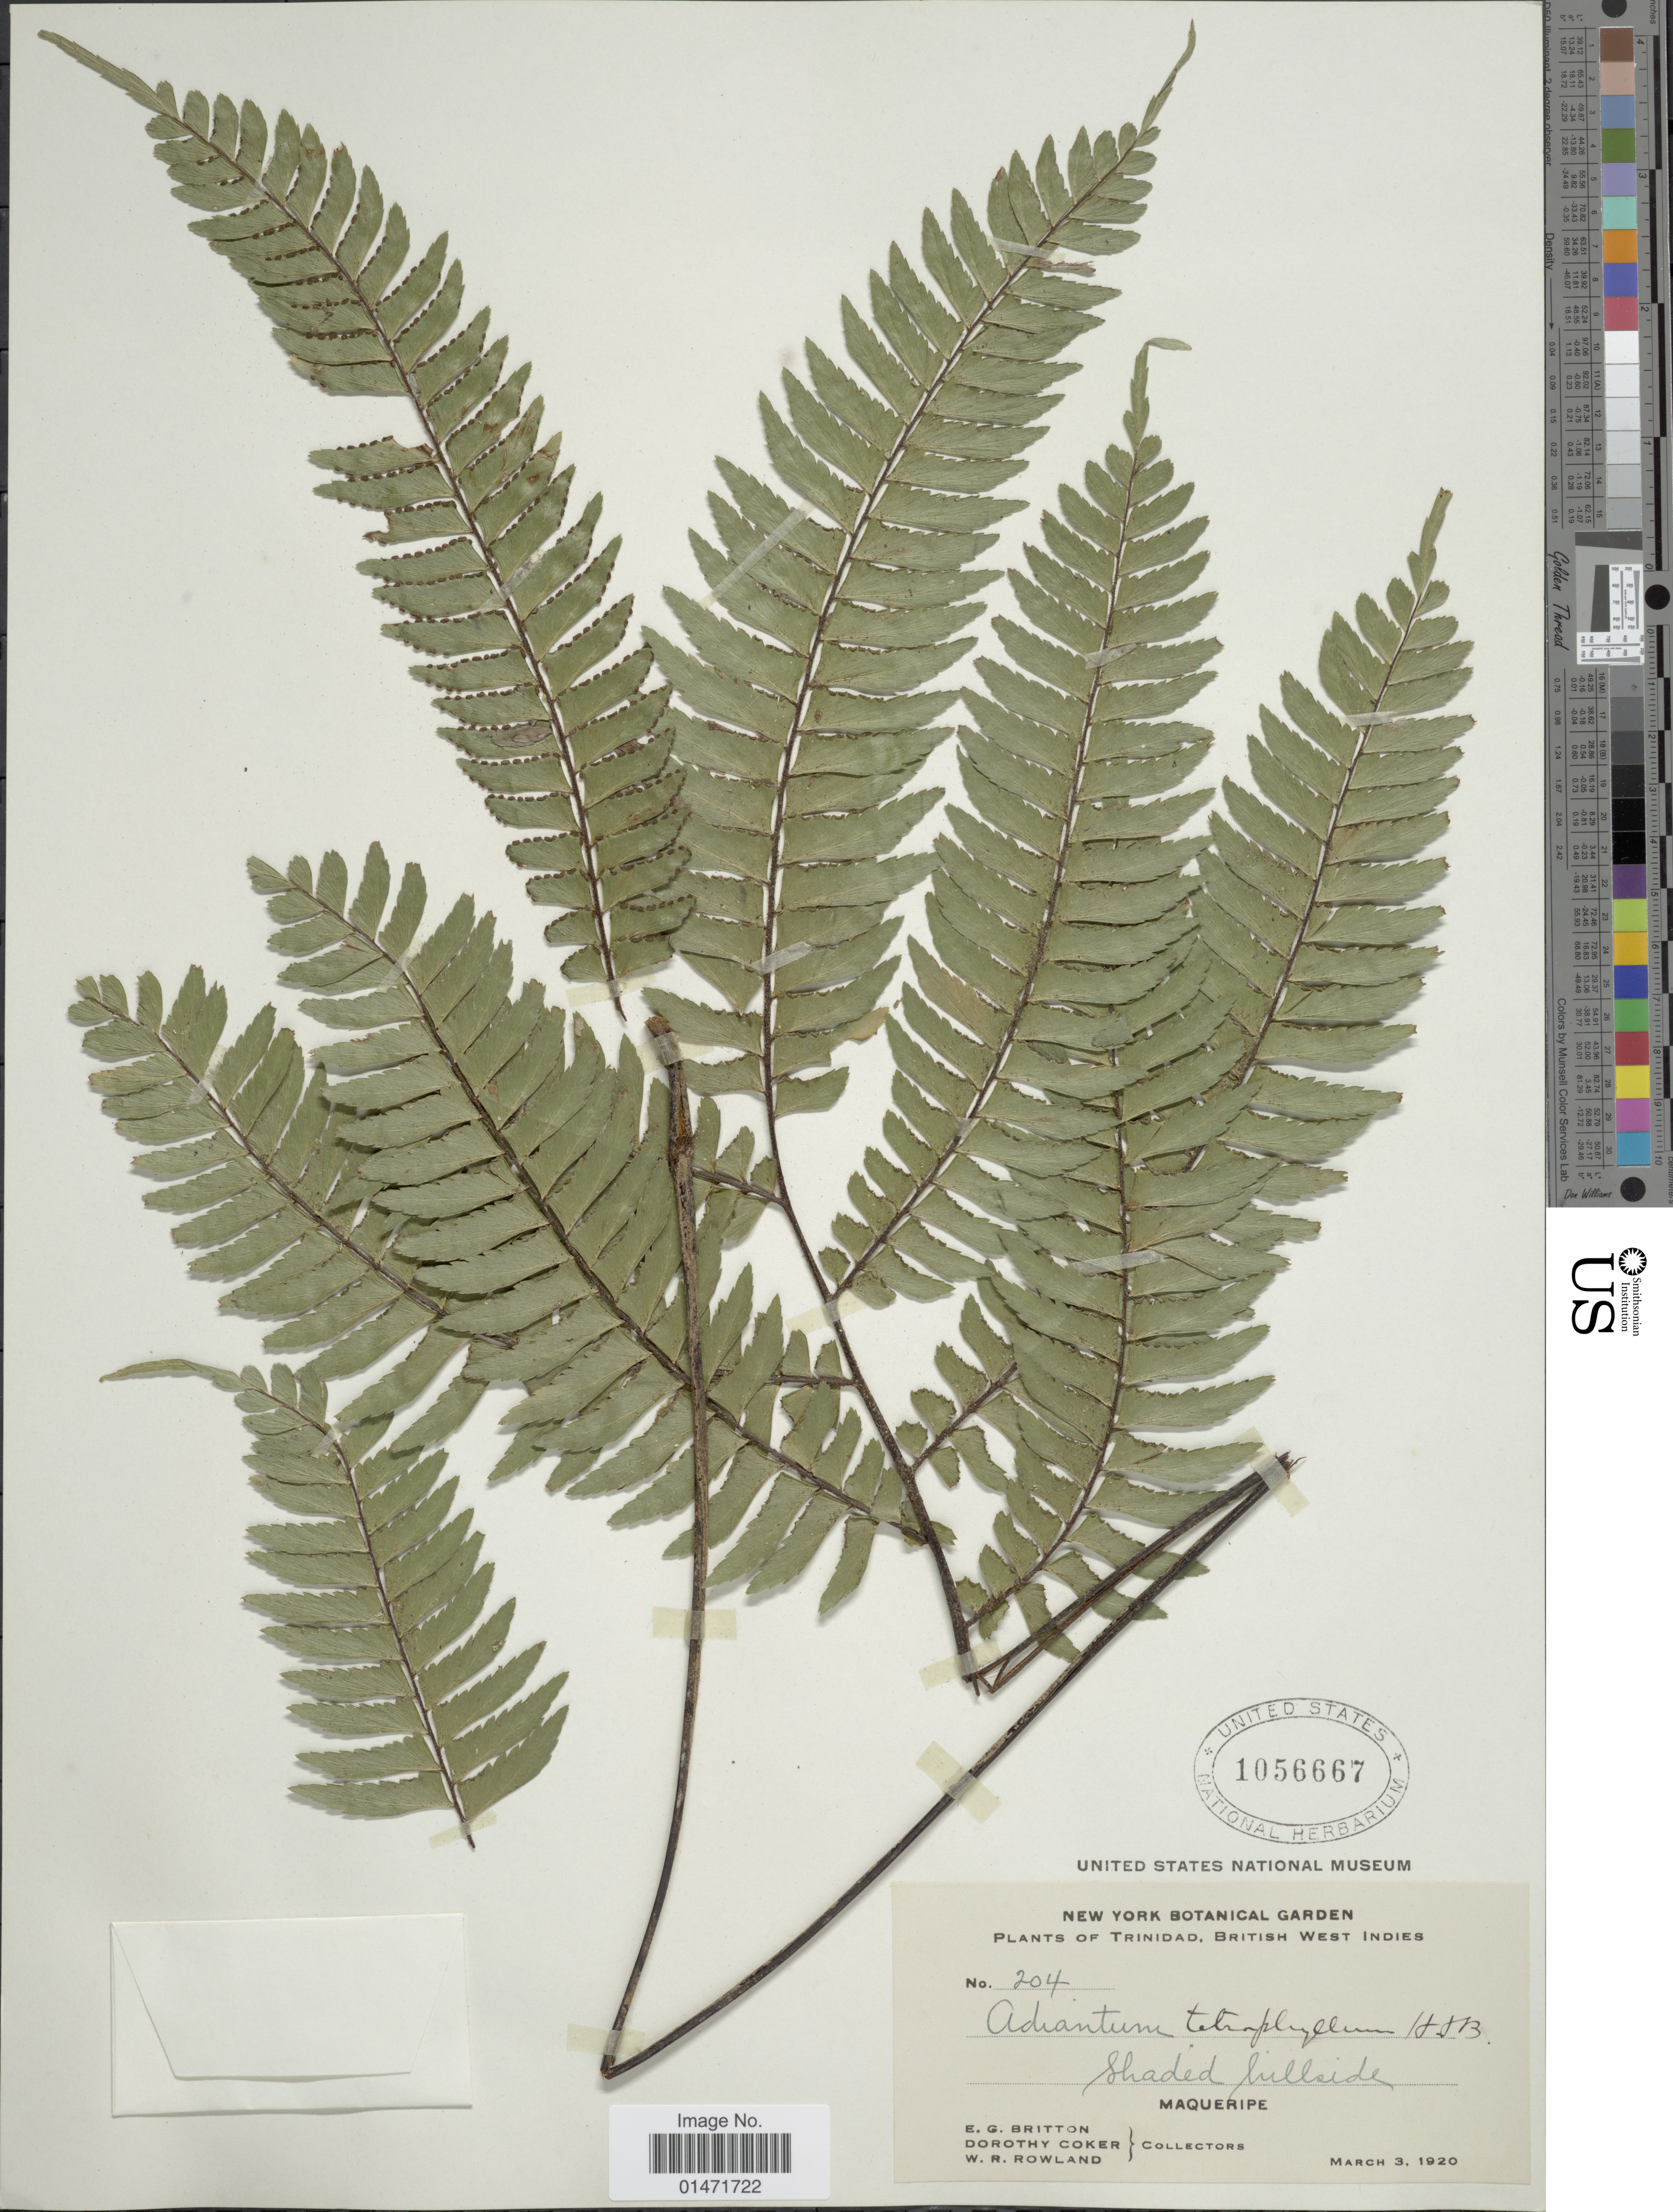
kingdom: Plantae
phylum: Tracheophyta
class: Polypodiopsida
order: Polypodiales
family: Pteridaceae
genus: Adiantum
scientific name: Adiantum tetraphyllum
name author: Humb. & Bonpl. ex Willd.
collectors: E. G. Britton, D. Coker & W. Rowland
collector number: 204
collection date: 1920-03-03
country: Trinidad and Tobago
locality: Trinidad, British West Indies. Maqueripe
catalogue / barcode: US 1056667